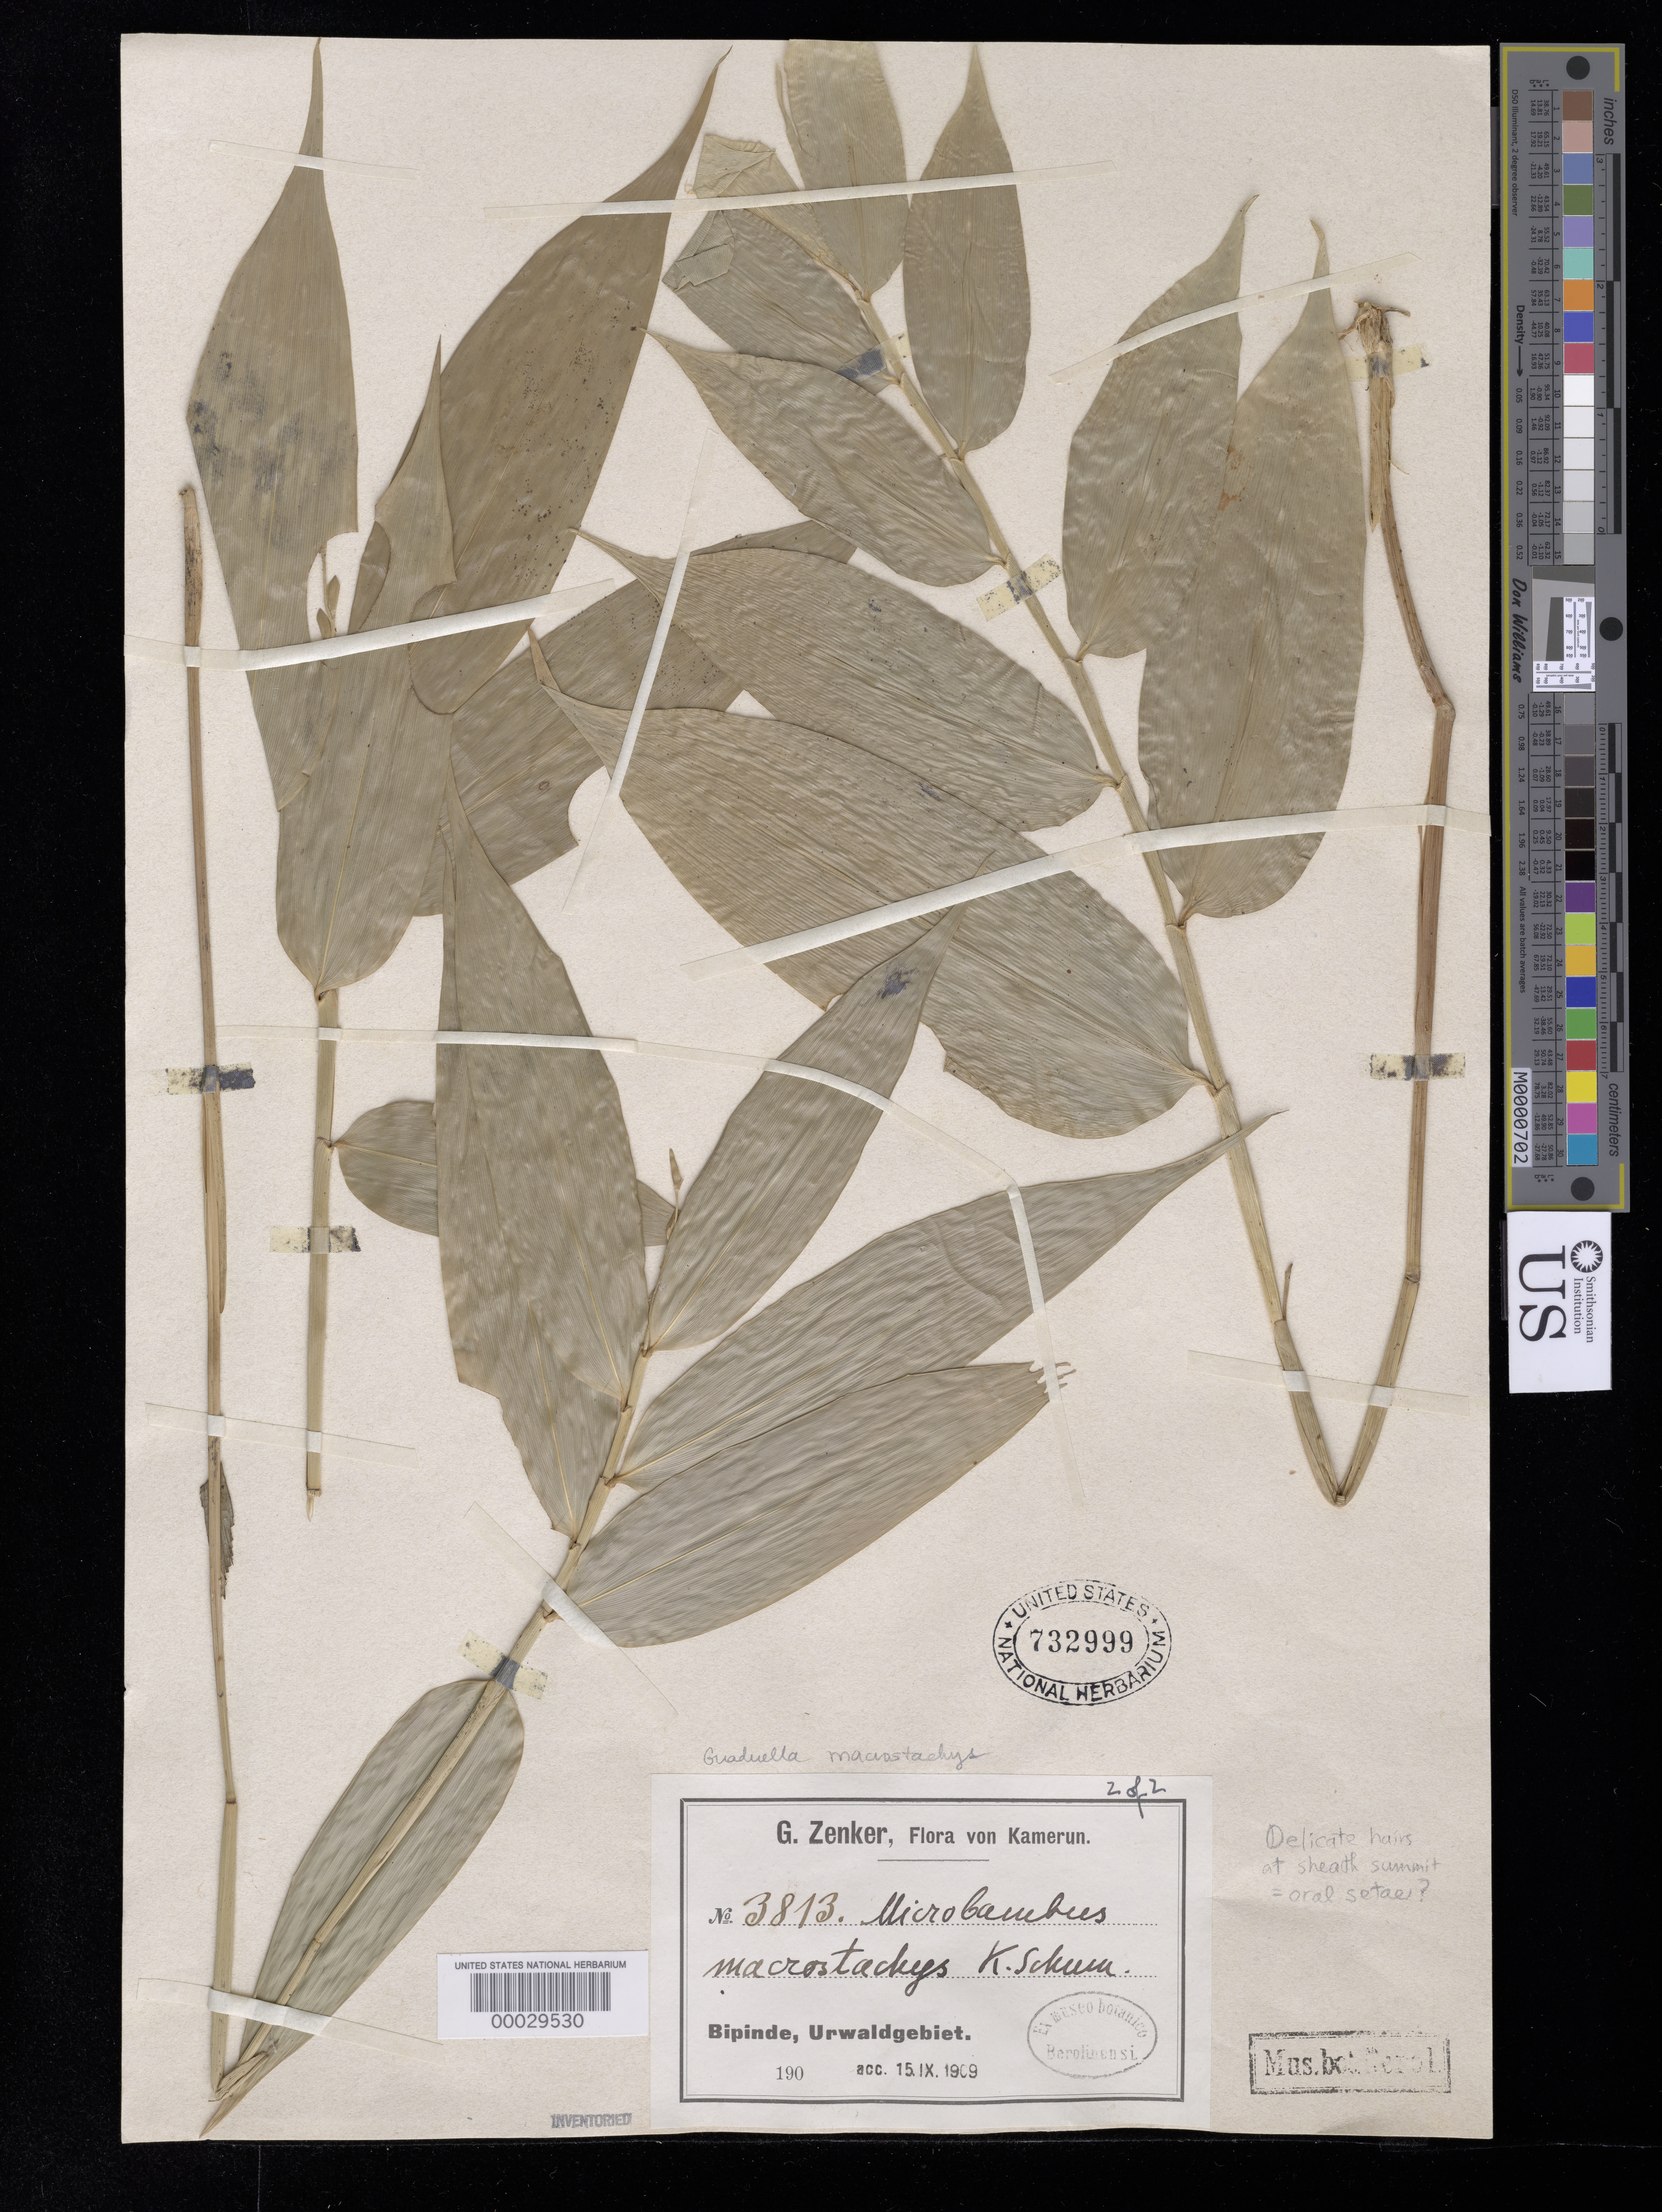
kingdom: Plantae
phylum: Tracheophyta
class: Liliopsida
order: Poales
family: Poaceae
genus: Guaduella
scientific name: Guaduella macrostachys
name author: (K. Schum.) Pilg.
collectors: G. A. Zenker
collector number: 3813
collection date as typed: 1910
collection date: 1910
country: Cameroon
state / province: Sud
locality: Bipinde, urwaldgebiet [jungle area]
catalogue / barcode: US 732999